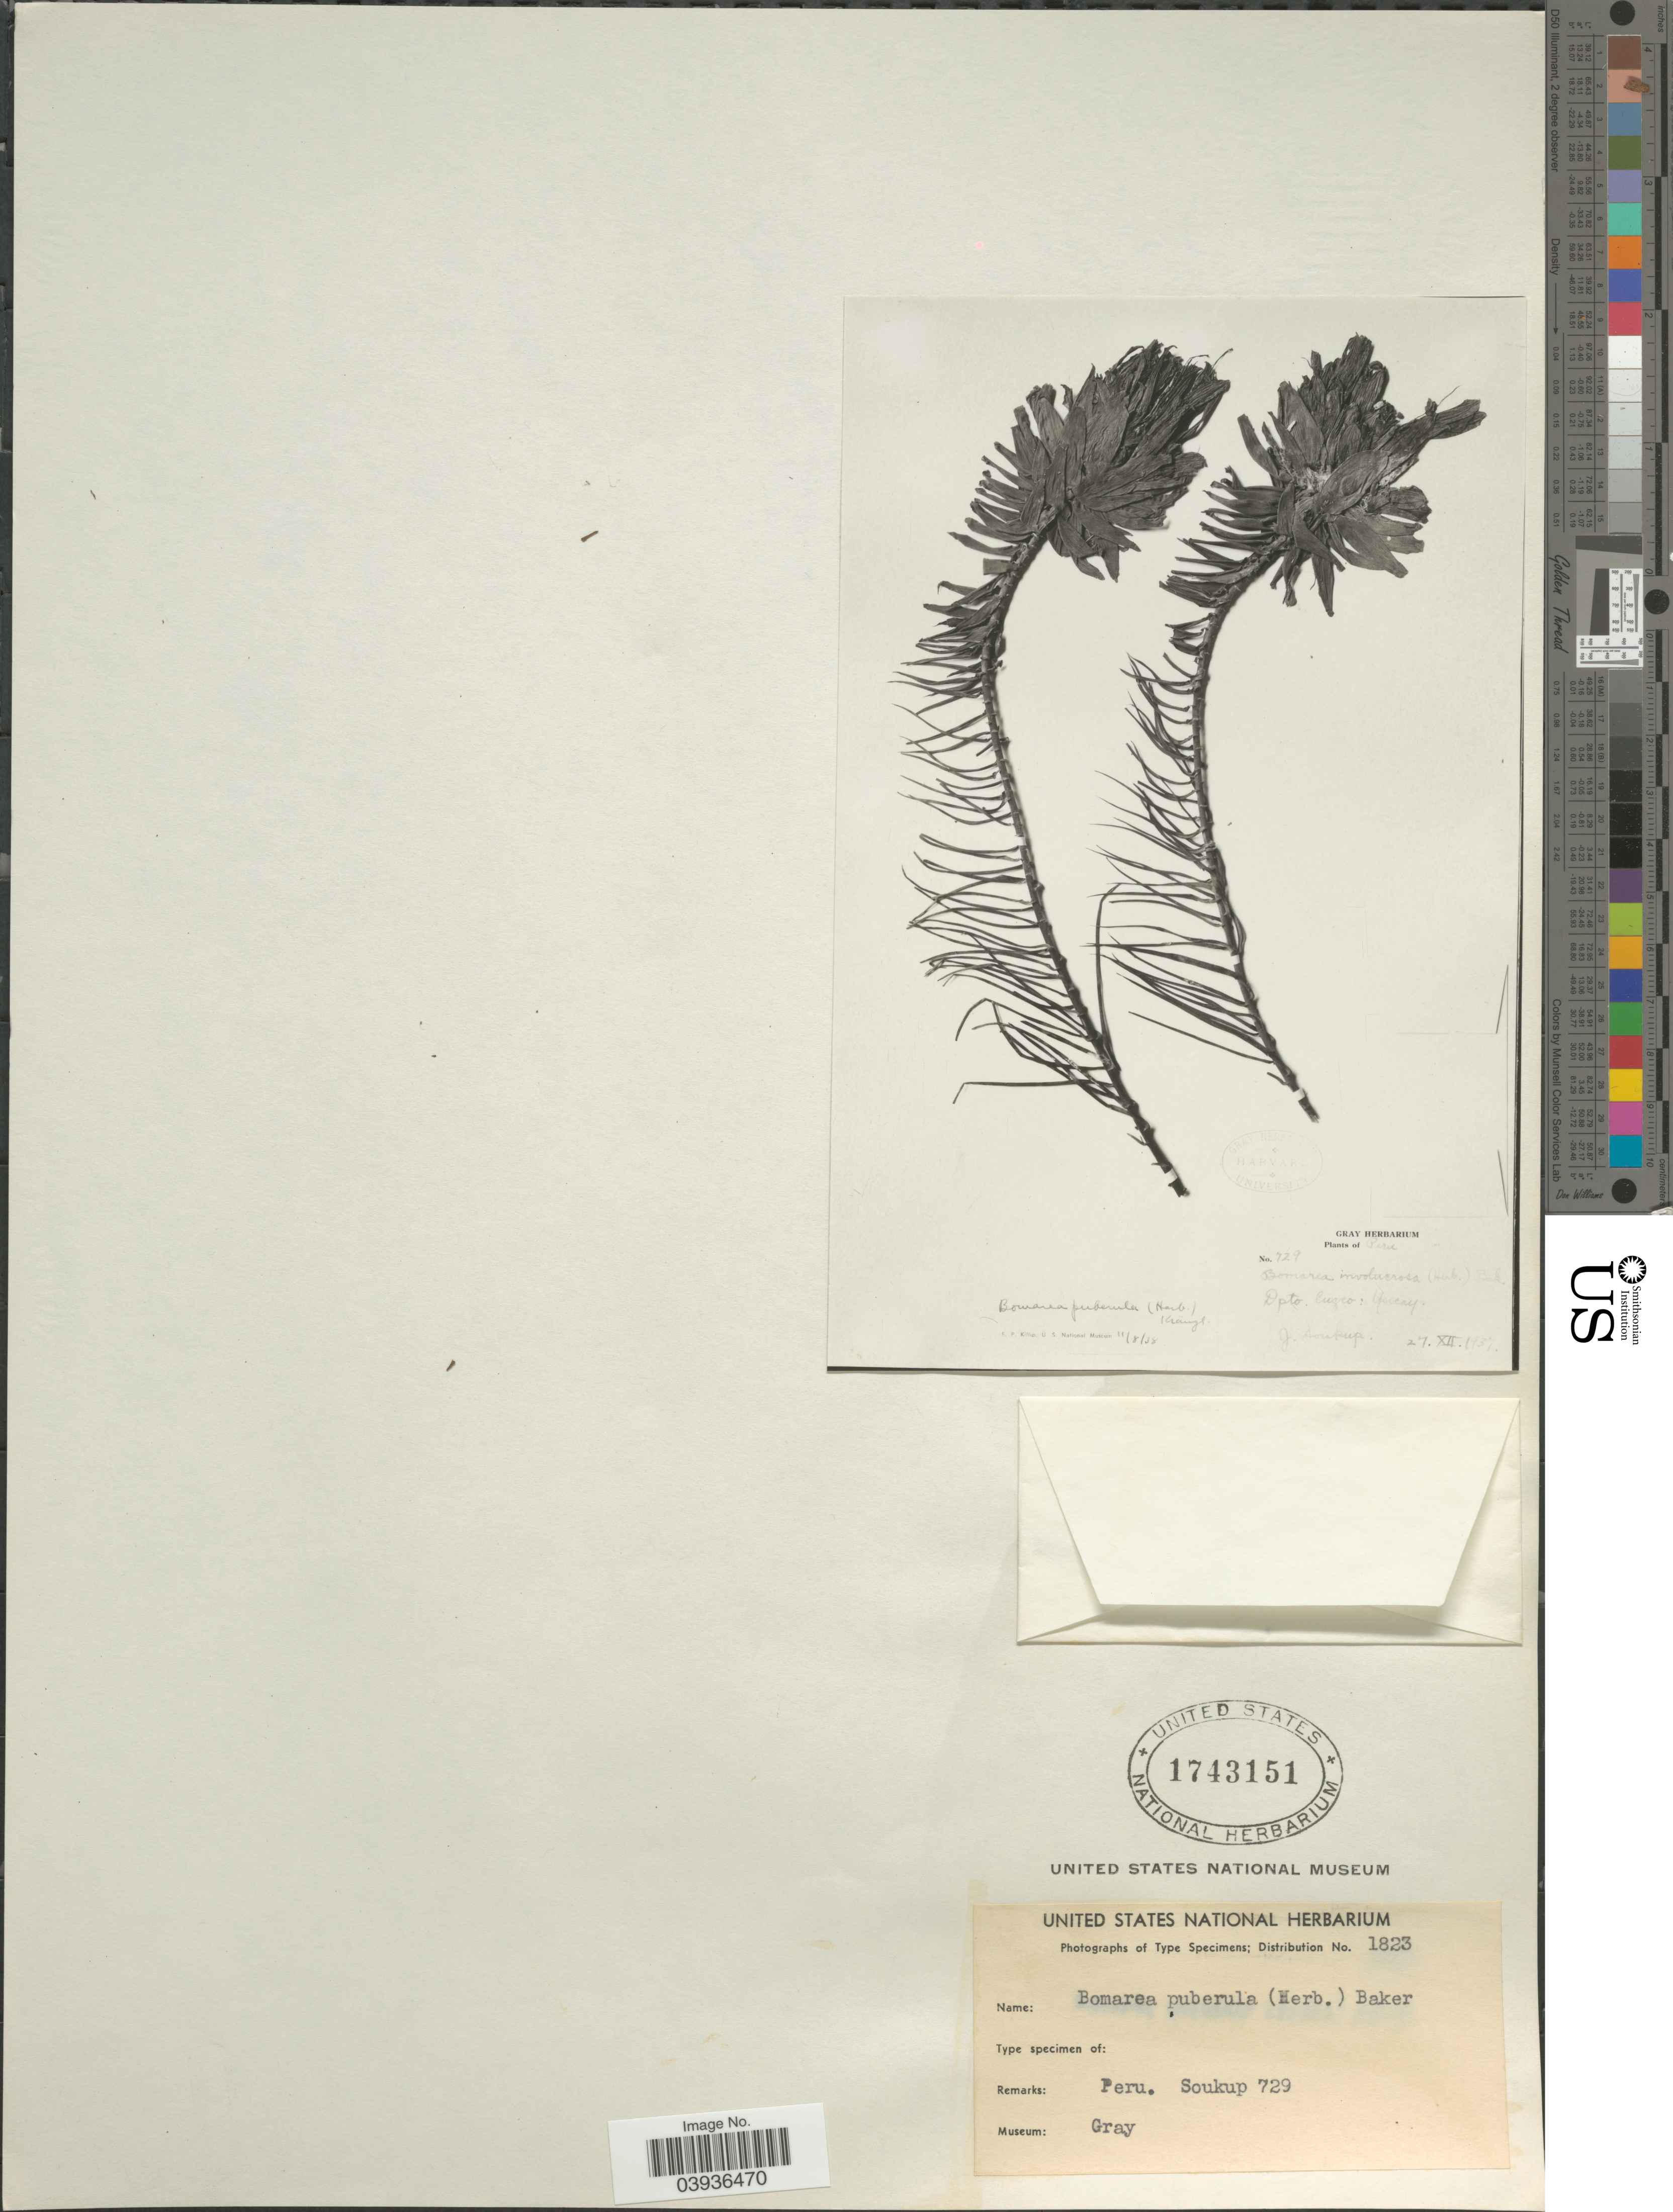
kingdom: Plantae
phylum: Tracheophyta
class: Liliopsida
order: Liliales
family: Alstroemeriaceae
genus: Bomarea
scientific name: Bomarea puberula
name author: (Herb.) Kraenzl. ex Perkins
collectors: J. Soukup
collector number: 729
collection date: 1937-12-27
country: Peru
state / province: Cusco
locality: Dpto. Cuzco: Yucay.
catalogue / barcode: US 1743151